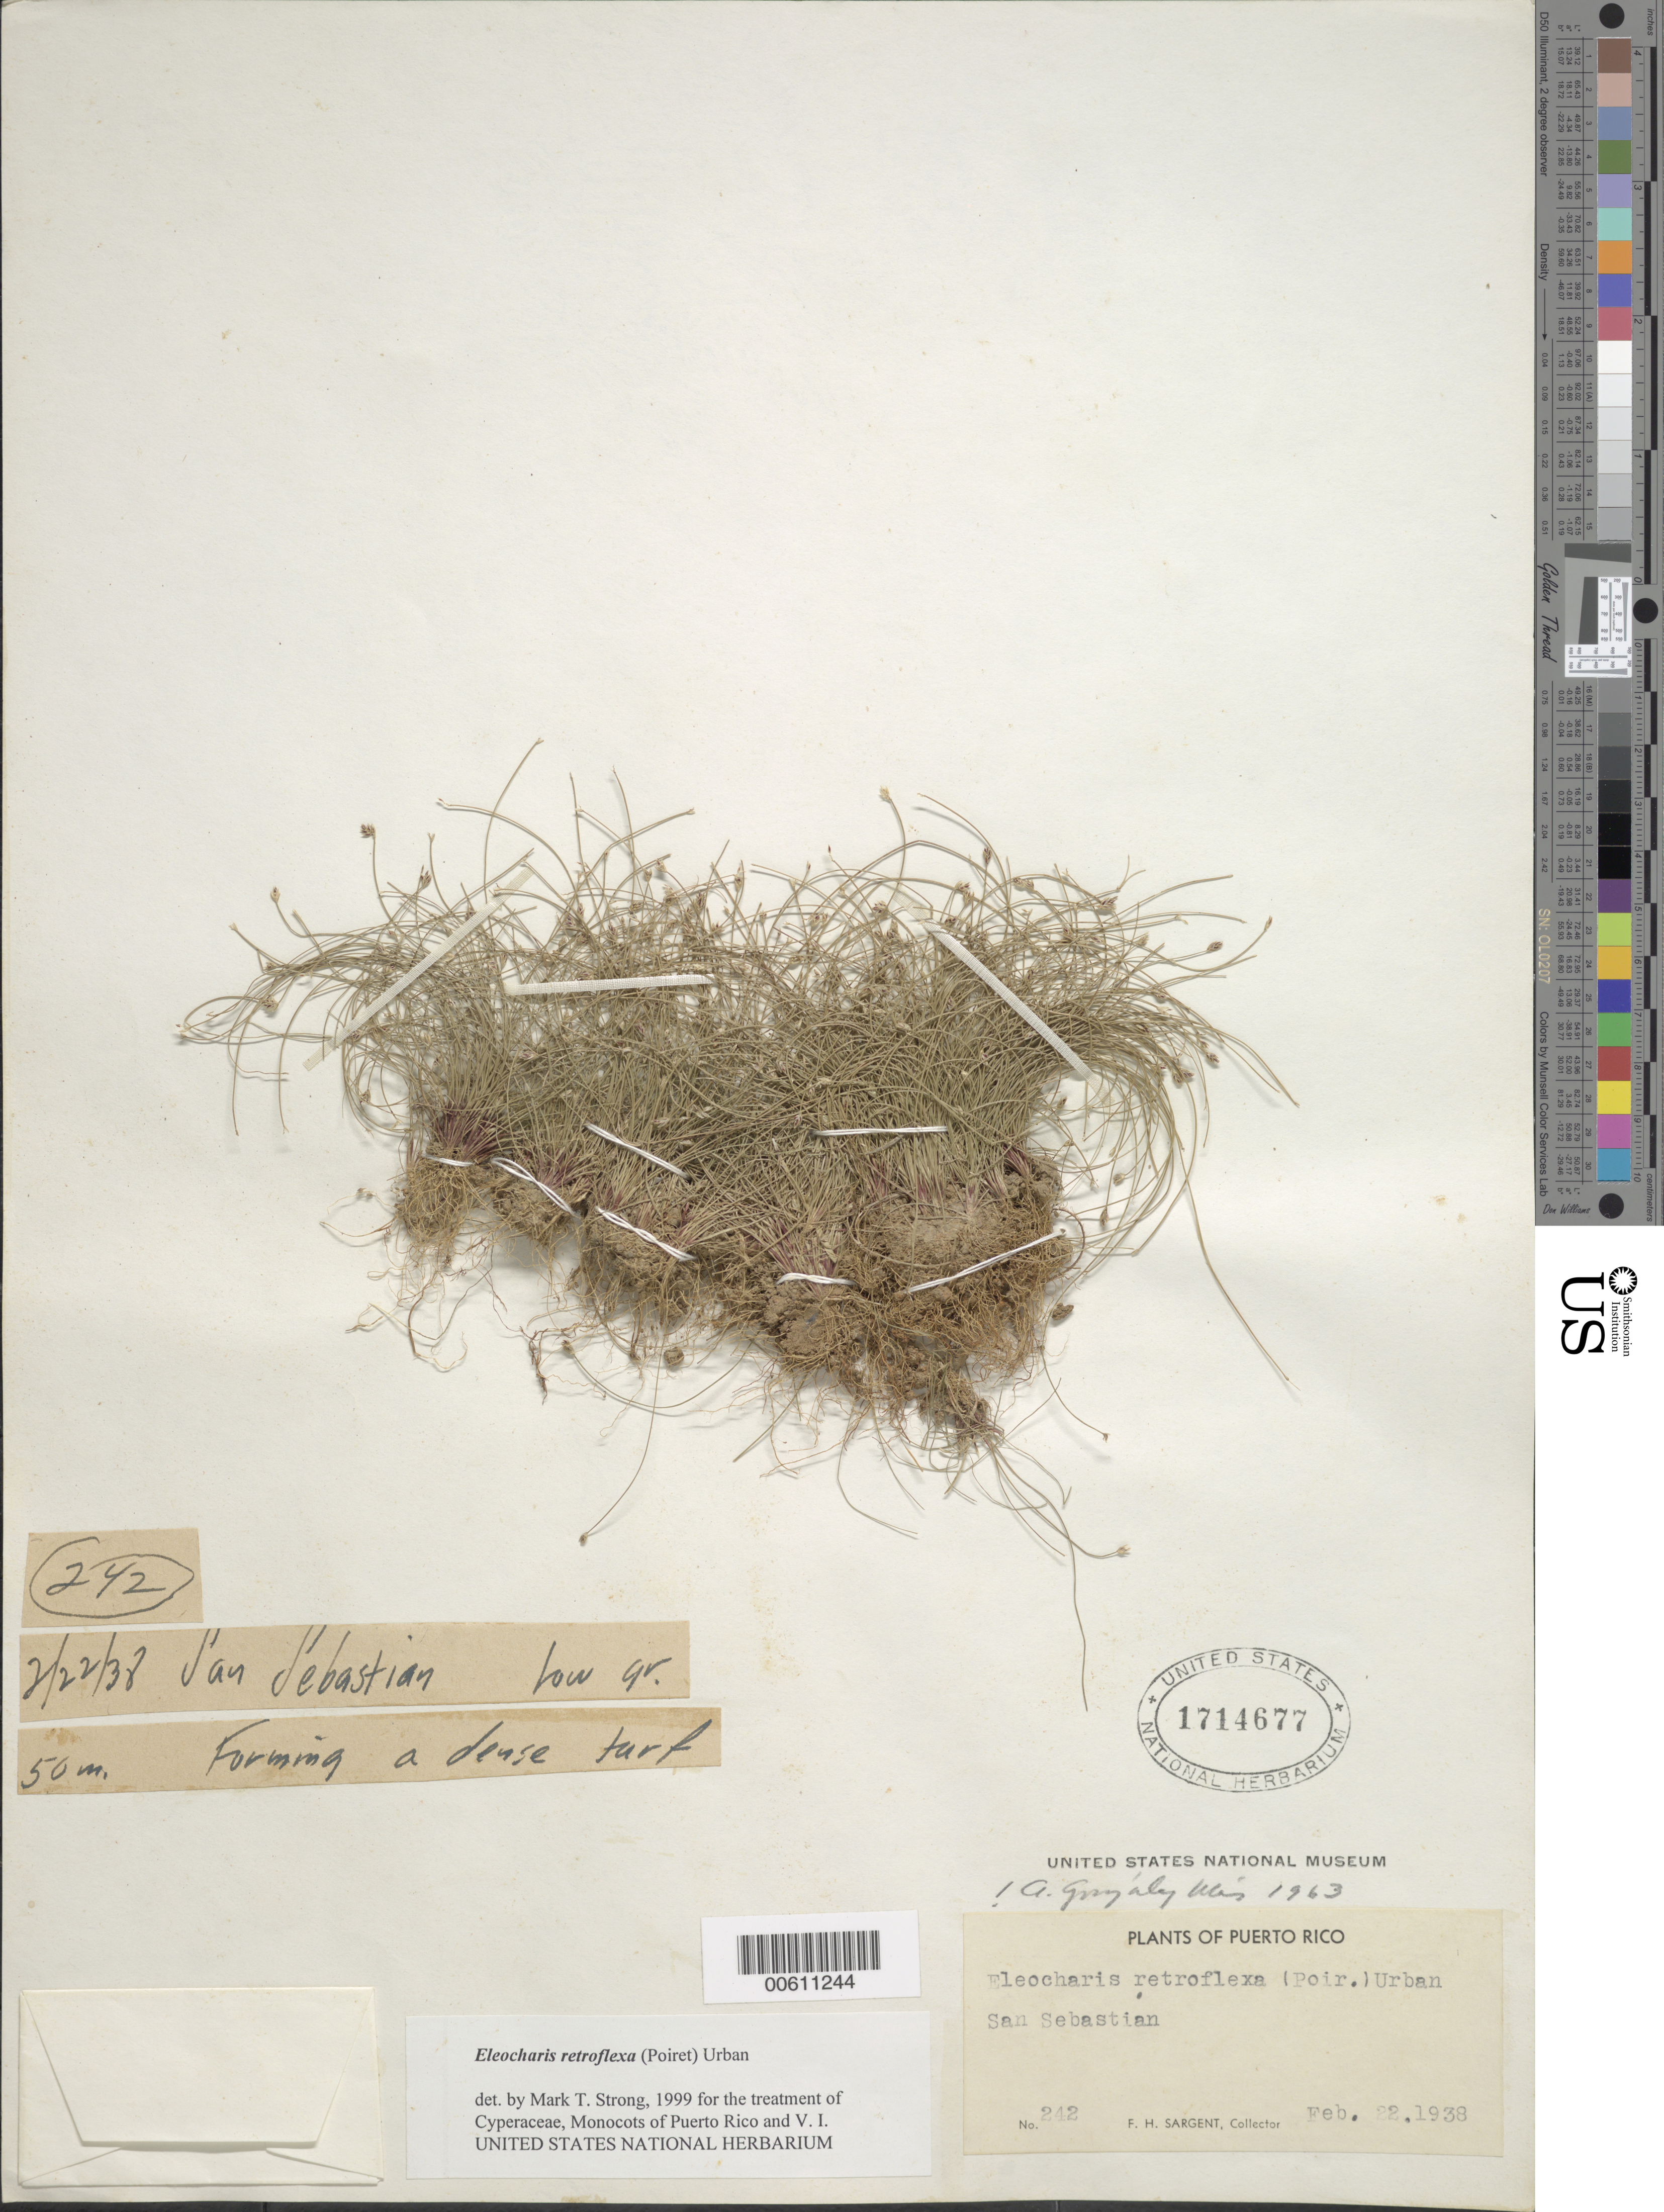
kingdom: Plantae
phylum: Tracheophyta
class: Liliopsida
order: Poales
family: Cyperaceae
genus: Eleocharis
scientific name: Eleocharis retroflexa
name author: (Poir.) Urb.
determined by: Strong, M. T., (US), Smithsonian Institution - National Museum of Natural History (UNITED STATES)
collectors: F. H. Sargent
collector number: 242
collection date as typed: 22 Feb 1938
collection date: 1938-02-22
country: Puerto Rico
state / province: San Sebastián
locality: San Sebastian.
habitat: Low ground.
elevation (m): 50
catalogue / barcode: US 1714677